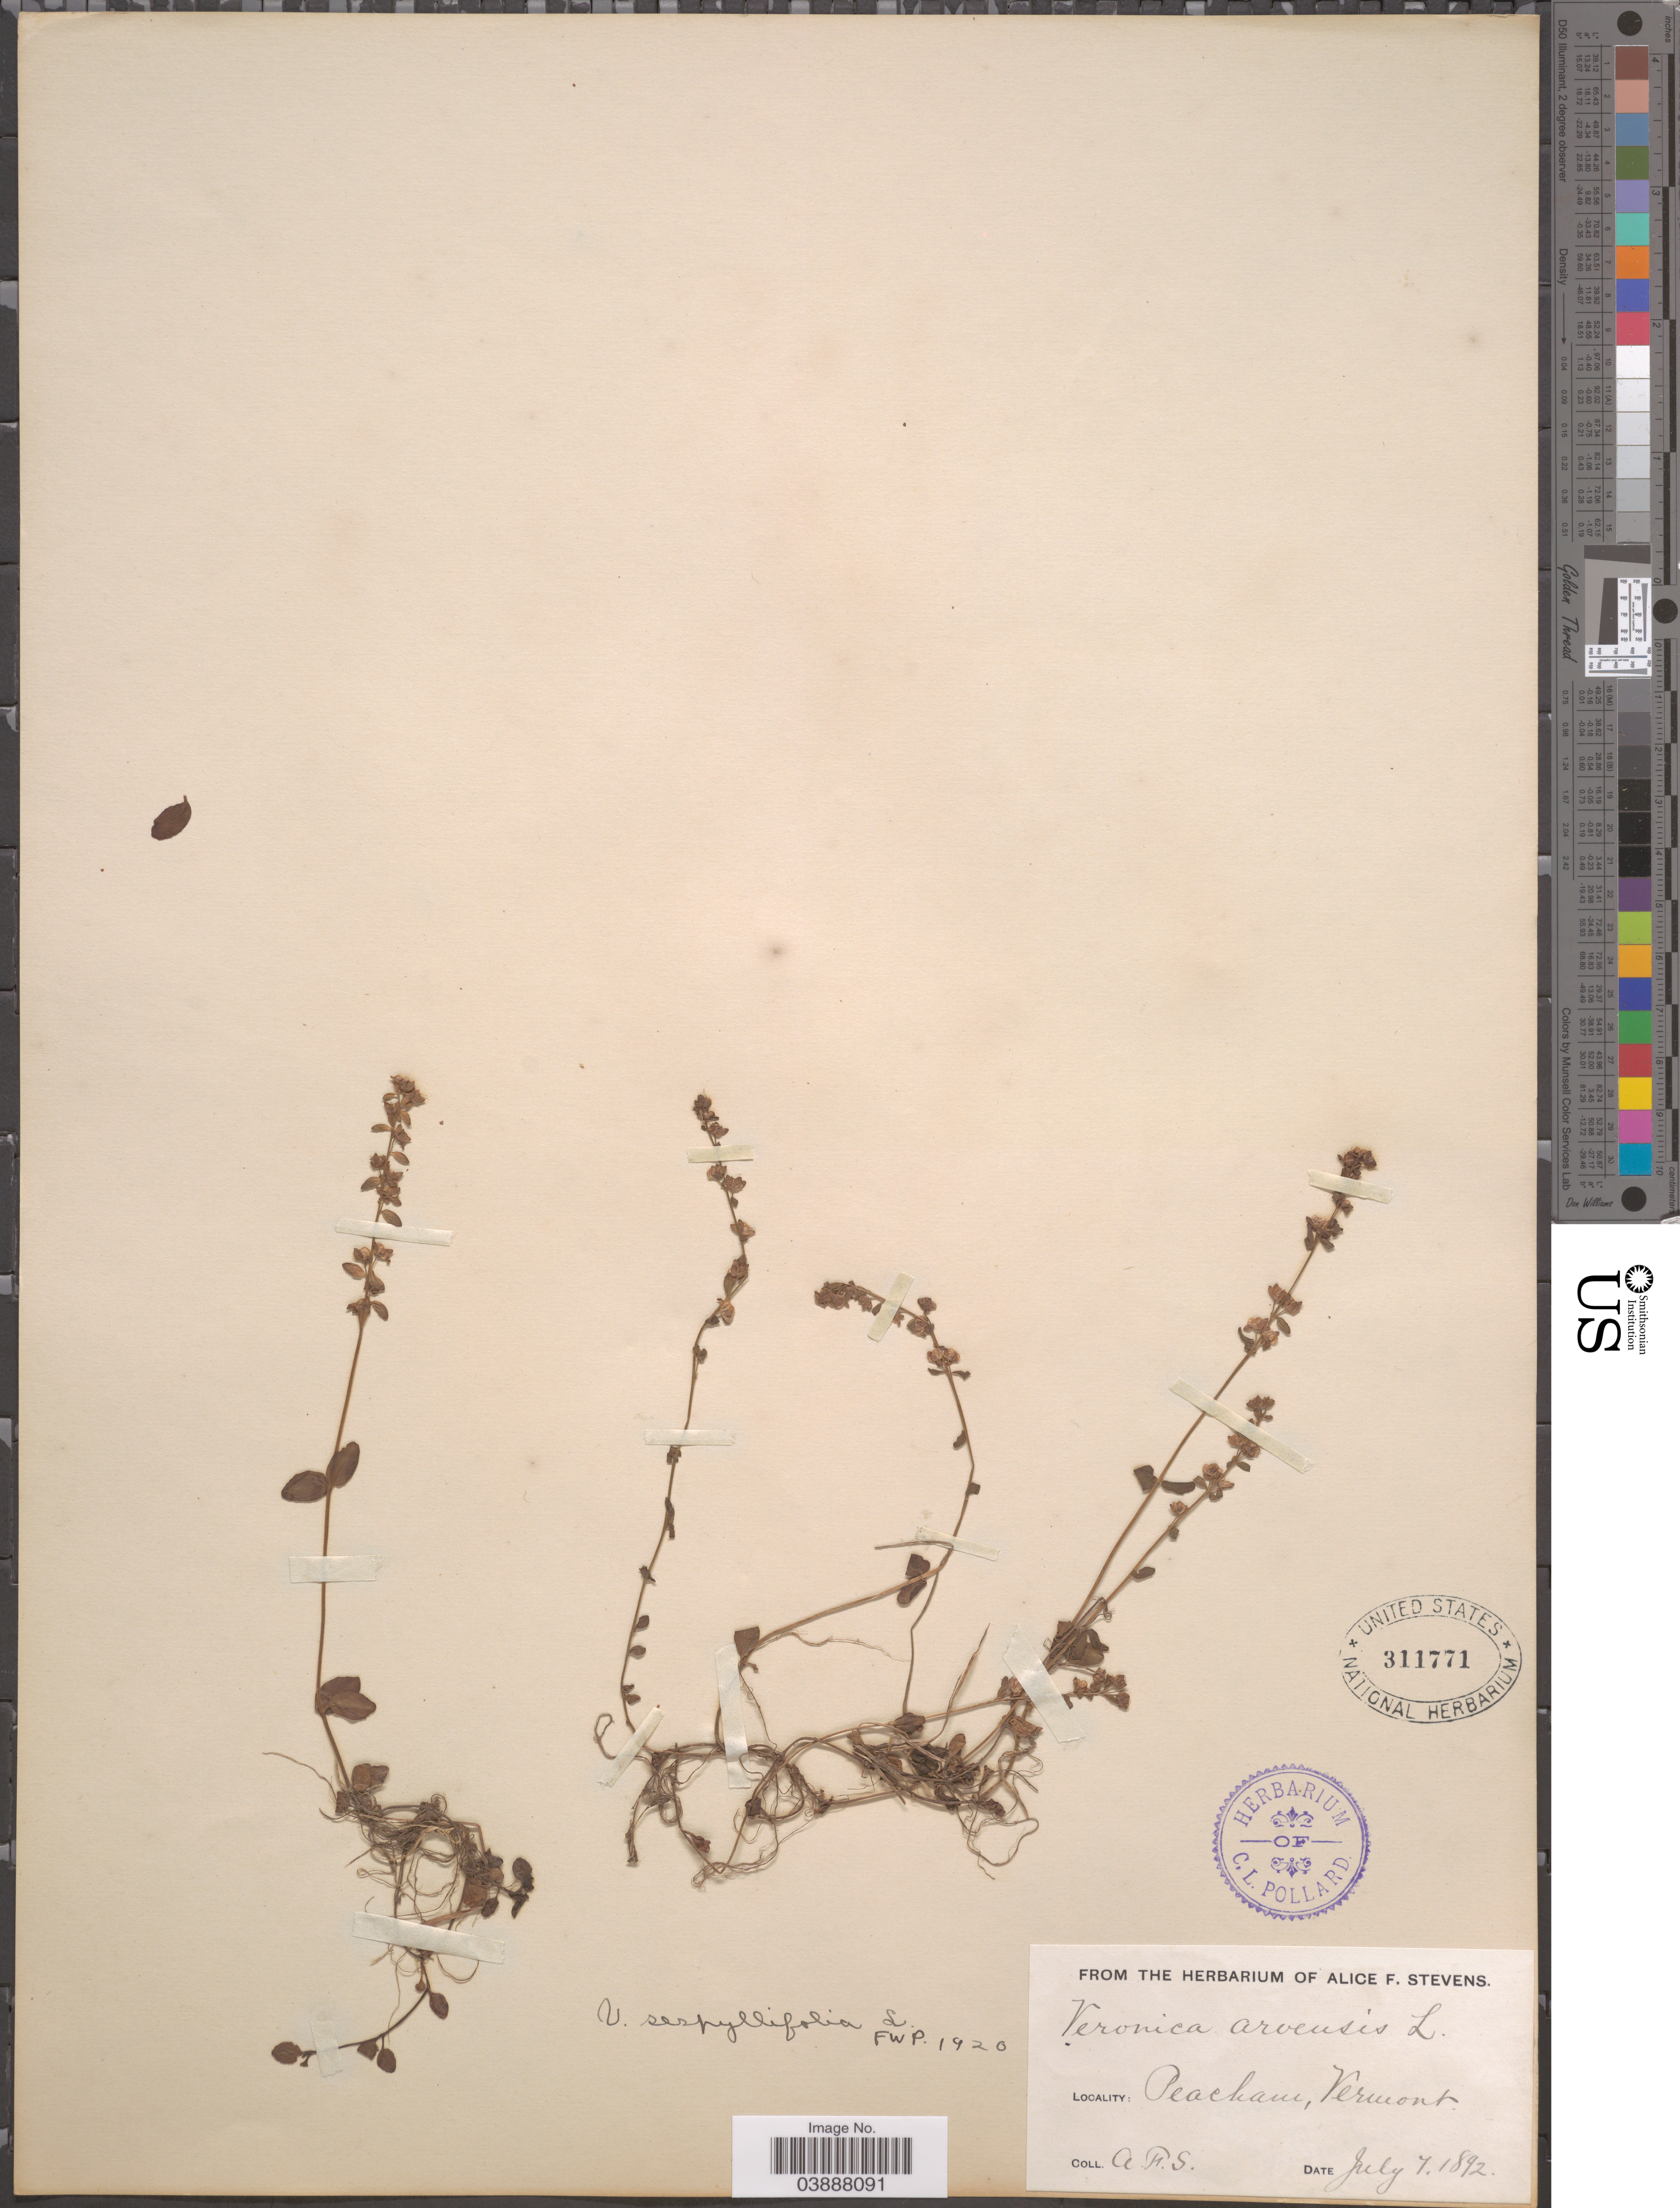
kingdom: Plantae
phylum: Tracheophyta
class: Magnoliopsida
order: Lamiales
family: Plantaginaceae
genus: Veronica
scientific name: Veronica serpyllifolia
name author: L.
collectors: A. Stevens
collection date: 1892-07-07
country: United States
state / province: Vermont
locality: Peacham.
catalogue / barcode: US 311771